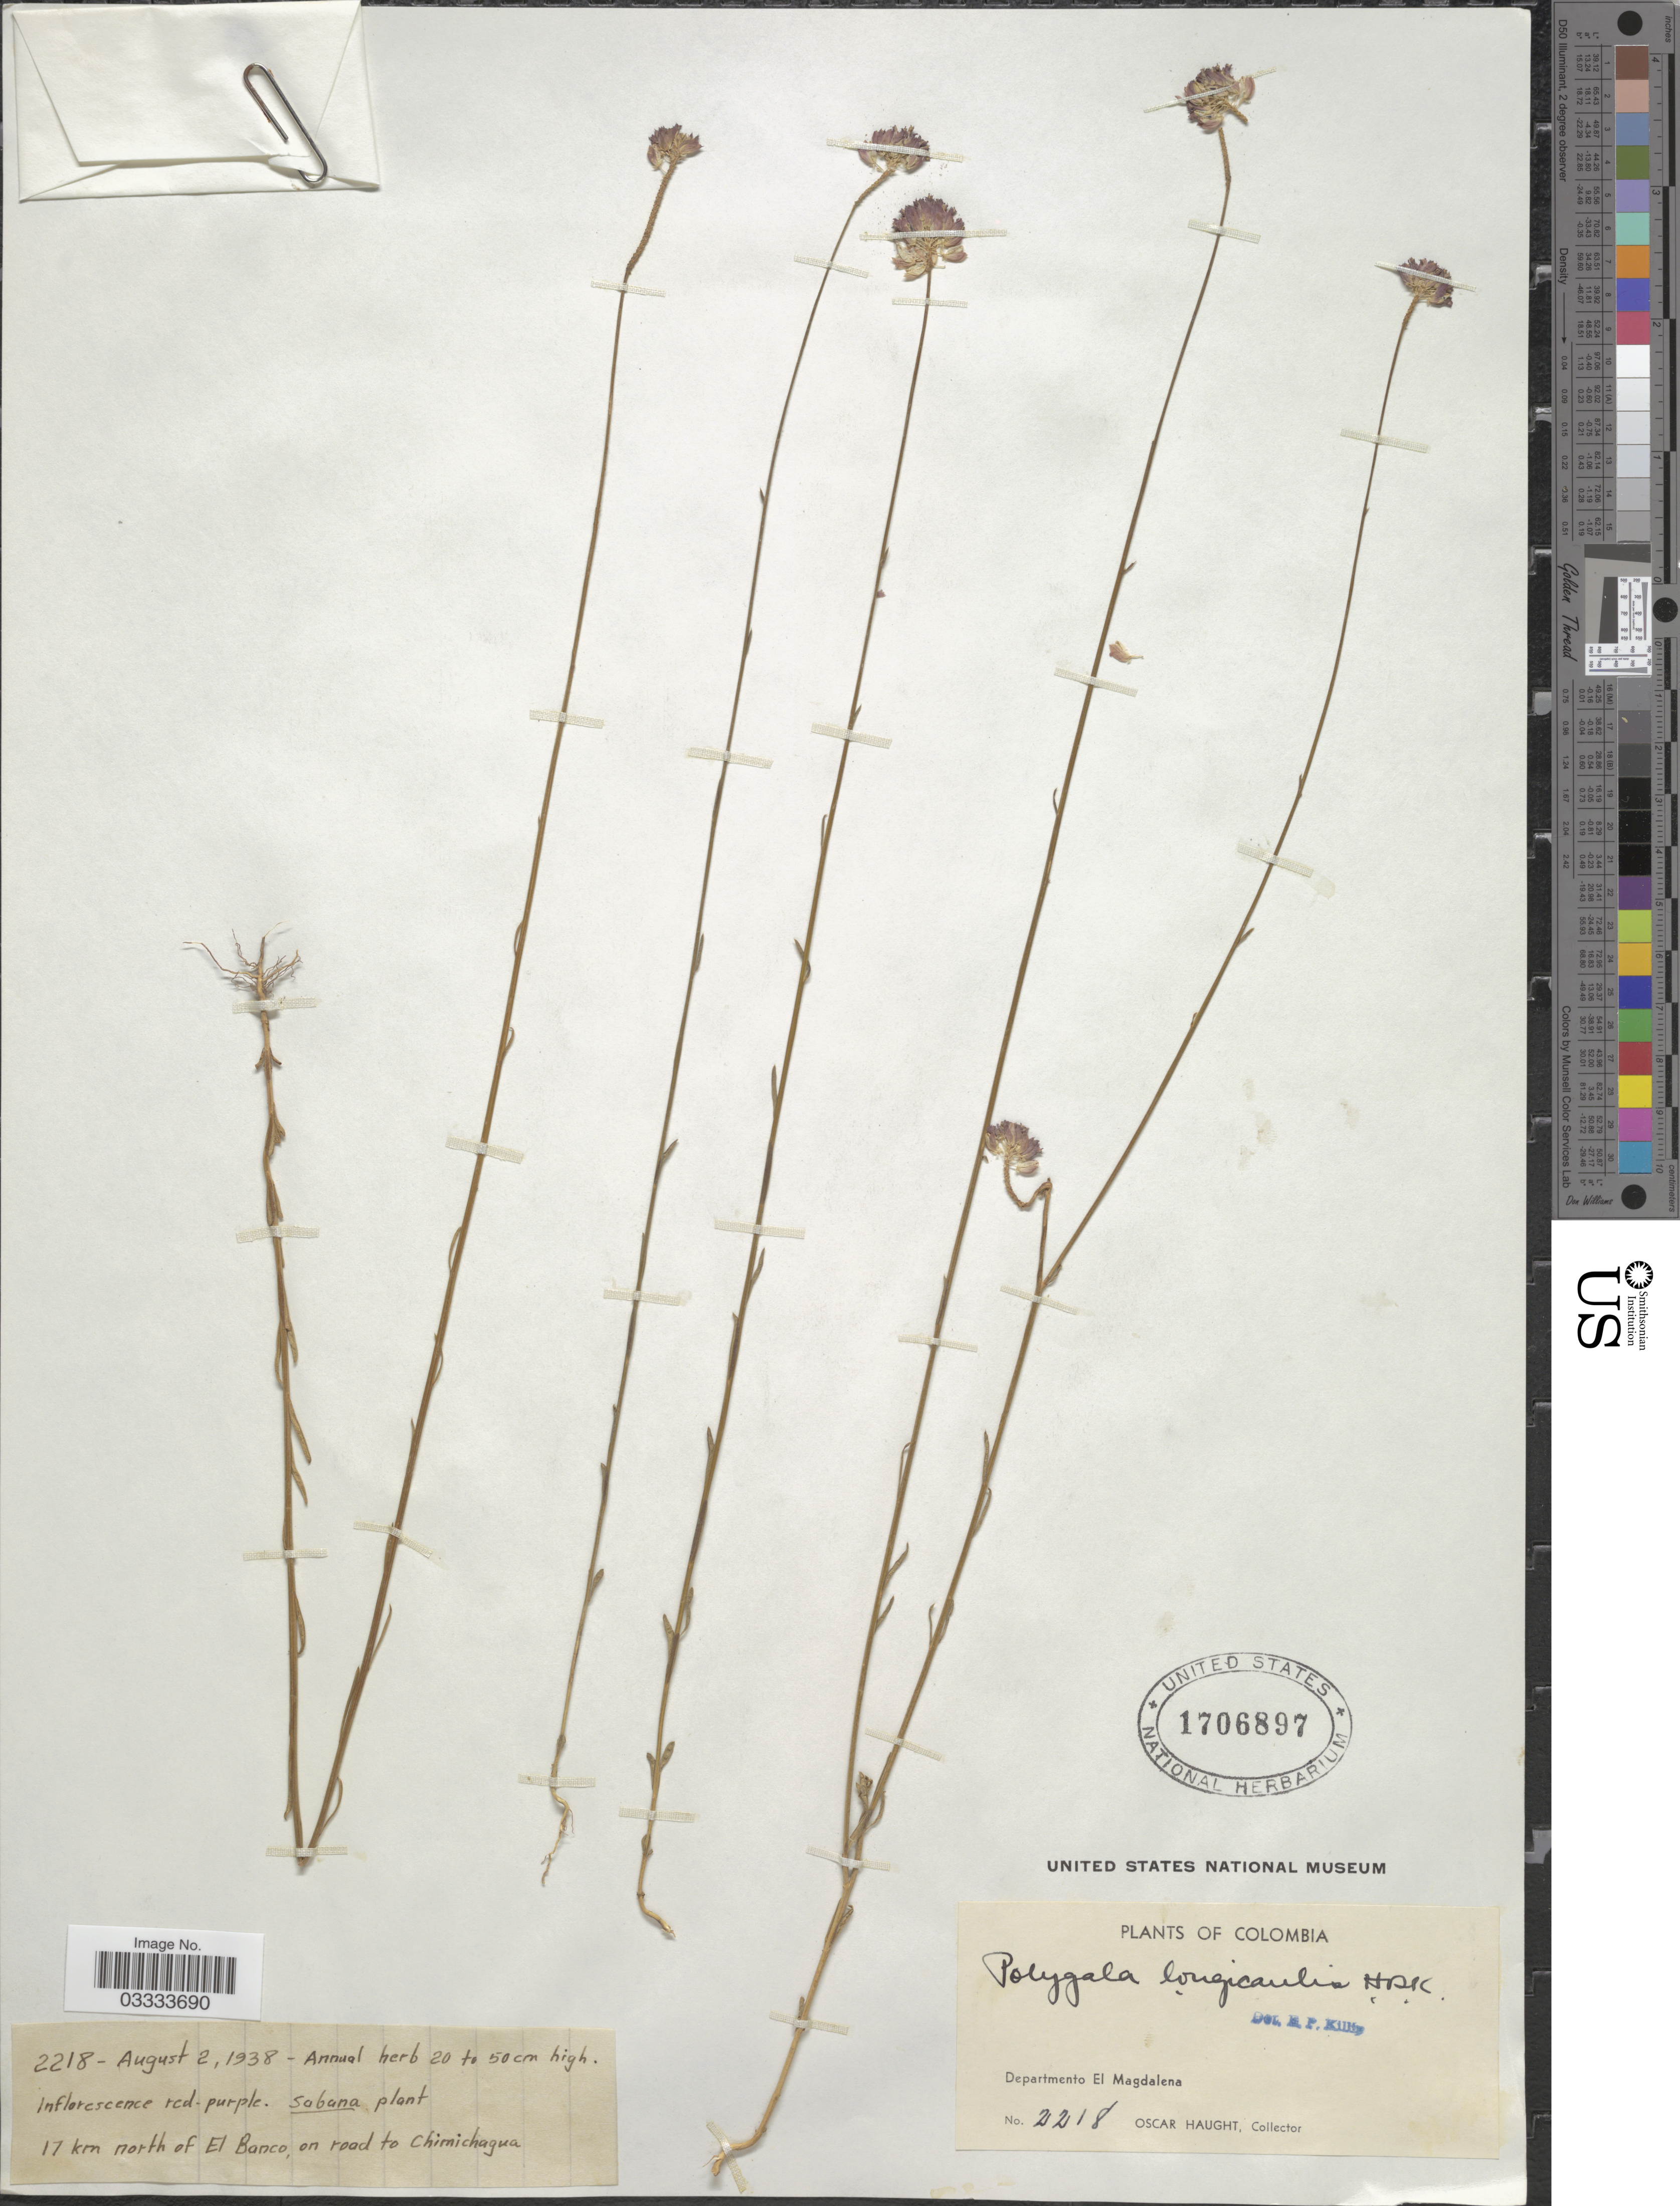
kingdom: Plantae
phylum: Tracheophyta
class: Magnoliopsida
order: Fabales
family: Polygalaceae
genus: Polygala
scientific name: Polygala longicaulis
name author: Kunth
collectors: O. Haught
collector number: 2218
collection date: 1938-08-02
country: Colombia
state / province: Magdalena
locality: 17 km north of El Banco, on road to Chimichagua. Departamento El Magdalena.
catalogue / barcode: US 1706897